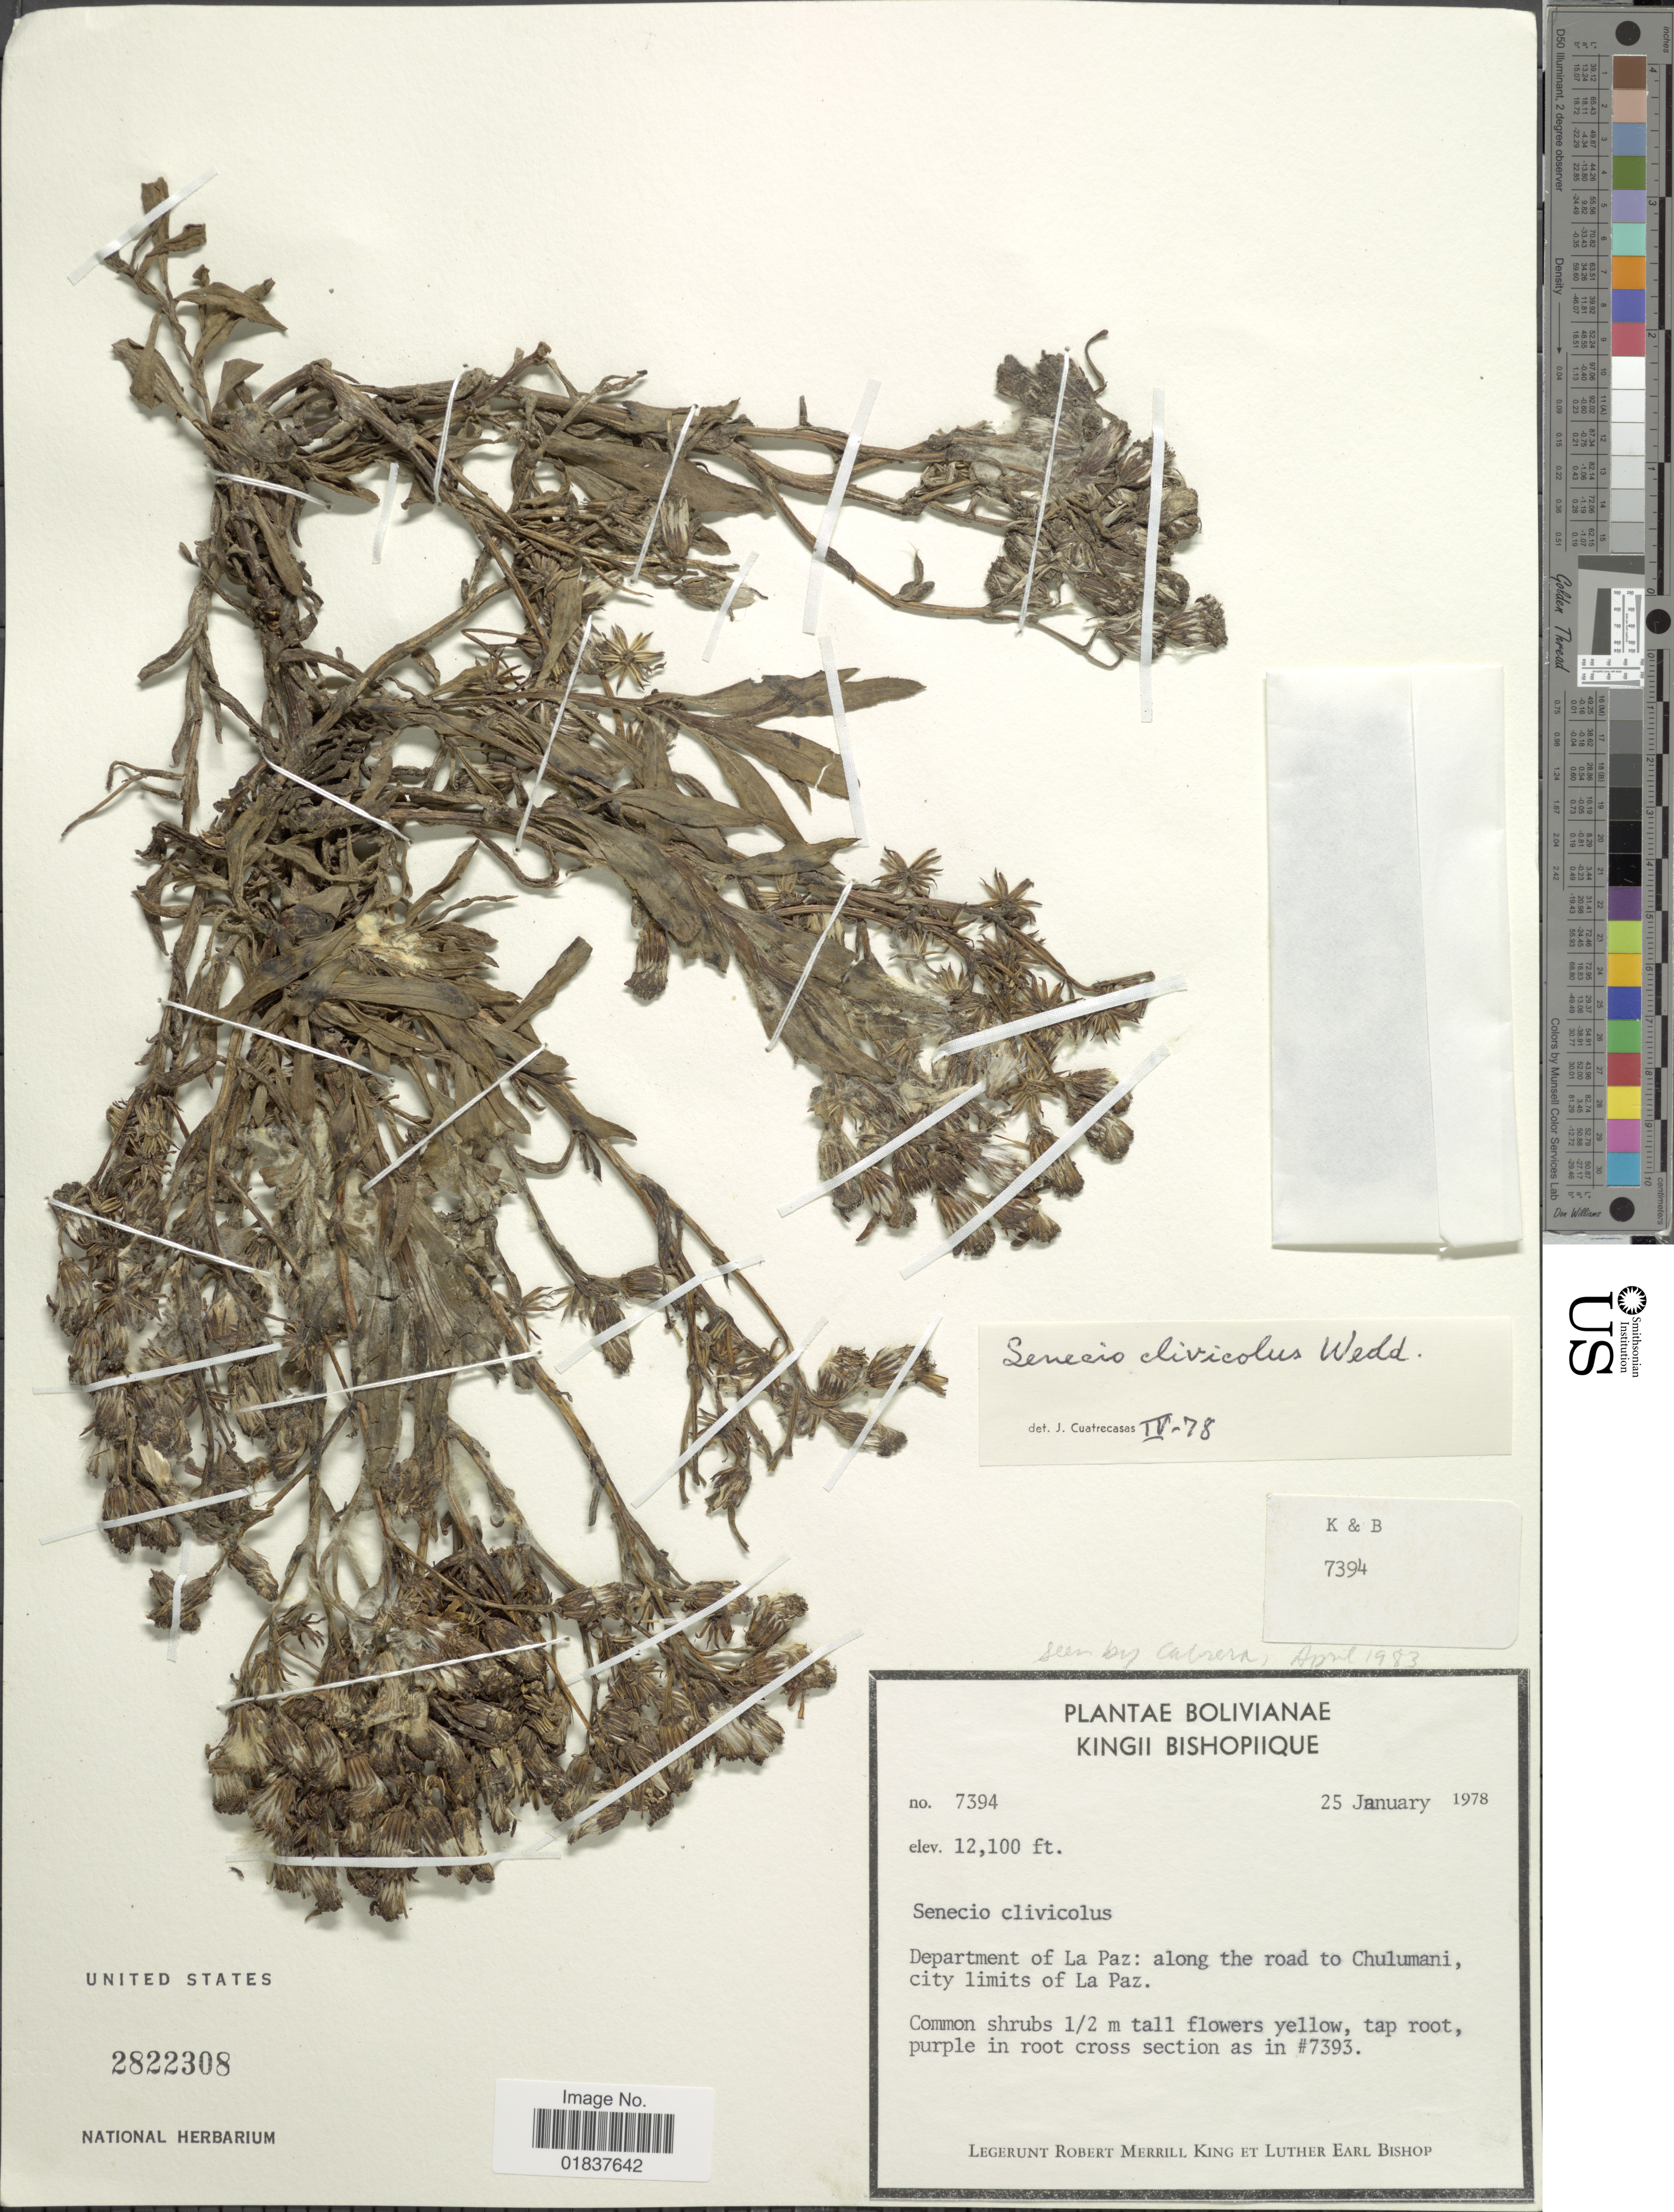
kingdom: Plantae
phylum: Tracheophyta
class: Magnoliopsida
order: Asterales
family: Asteraceae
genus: Senecio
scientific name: Senecio clivicola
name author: Wedd.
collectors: R. M. King & L. E. Bishop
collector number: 7394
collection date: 1978-01-25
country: Bolivia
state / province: La Paz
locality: Along the road to Chulumani, city limits of La Paz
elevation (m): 3688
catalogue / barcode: US 2822308